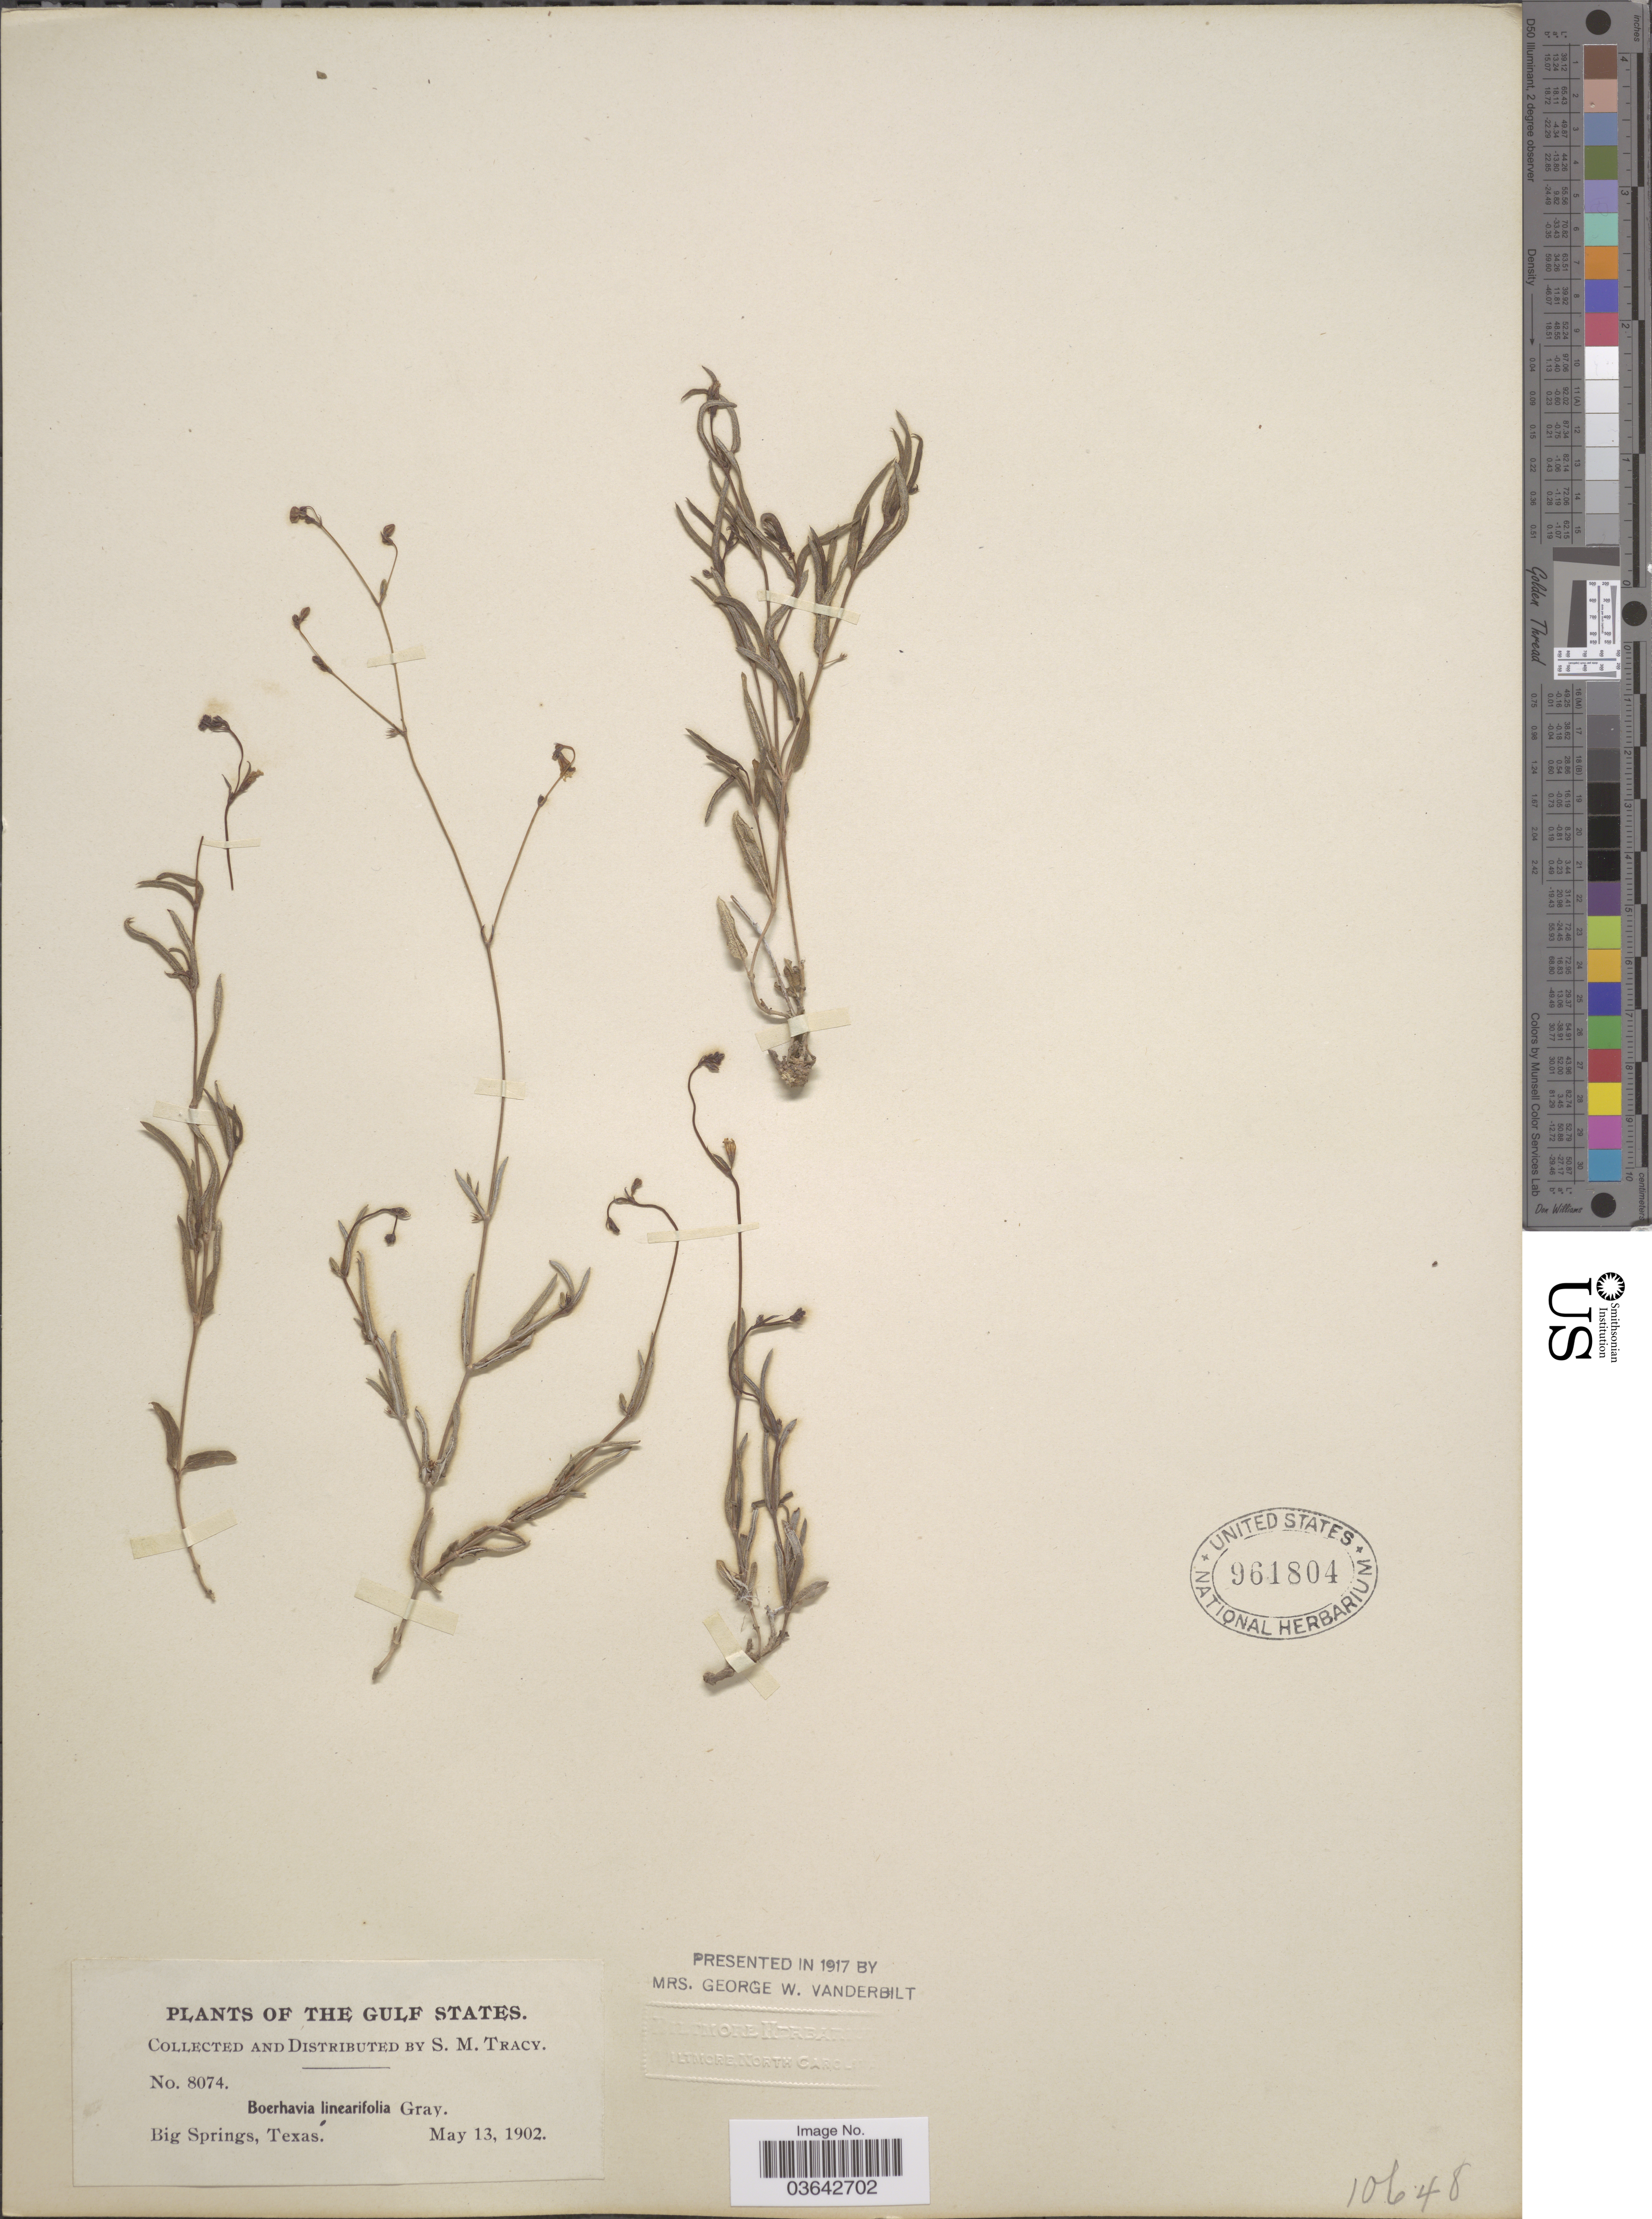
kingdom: Plantae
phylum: Tracheophyta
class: Magnoliopsida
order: Caryophyllales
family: Nyctaginaceae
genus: Boerhavia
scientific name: Boerhavia linearifolia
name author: A. Gray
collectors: S. M. Tracy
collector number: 8074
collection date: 1902-05-13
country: United States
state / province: Texas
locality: The Gulf States. Big Springs.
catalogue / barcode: US 961804